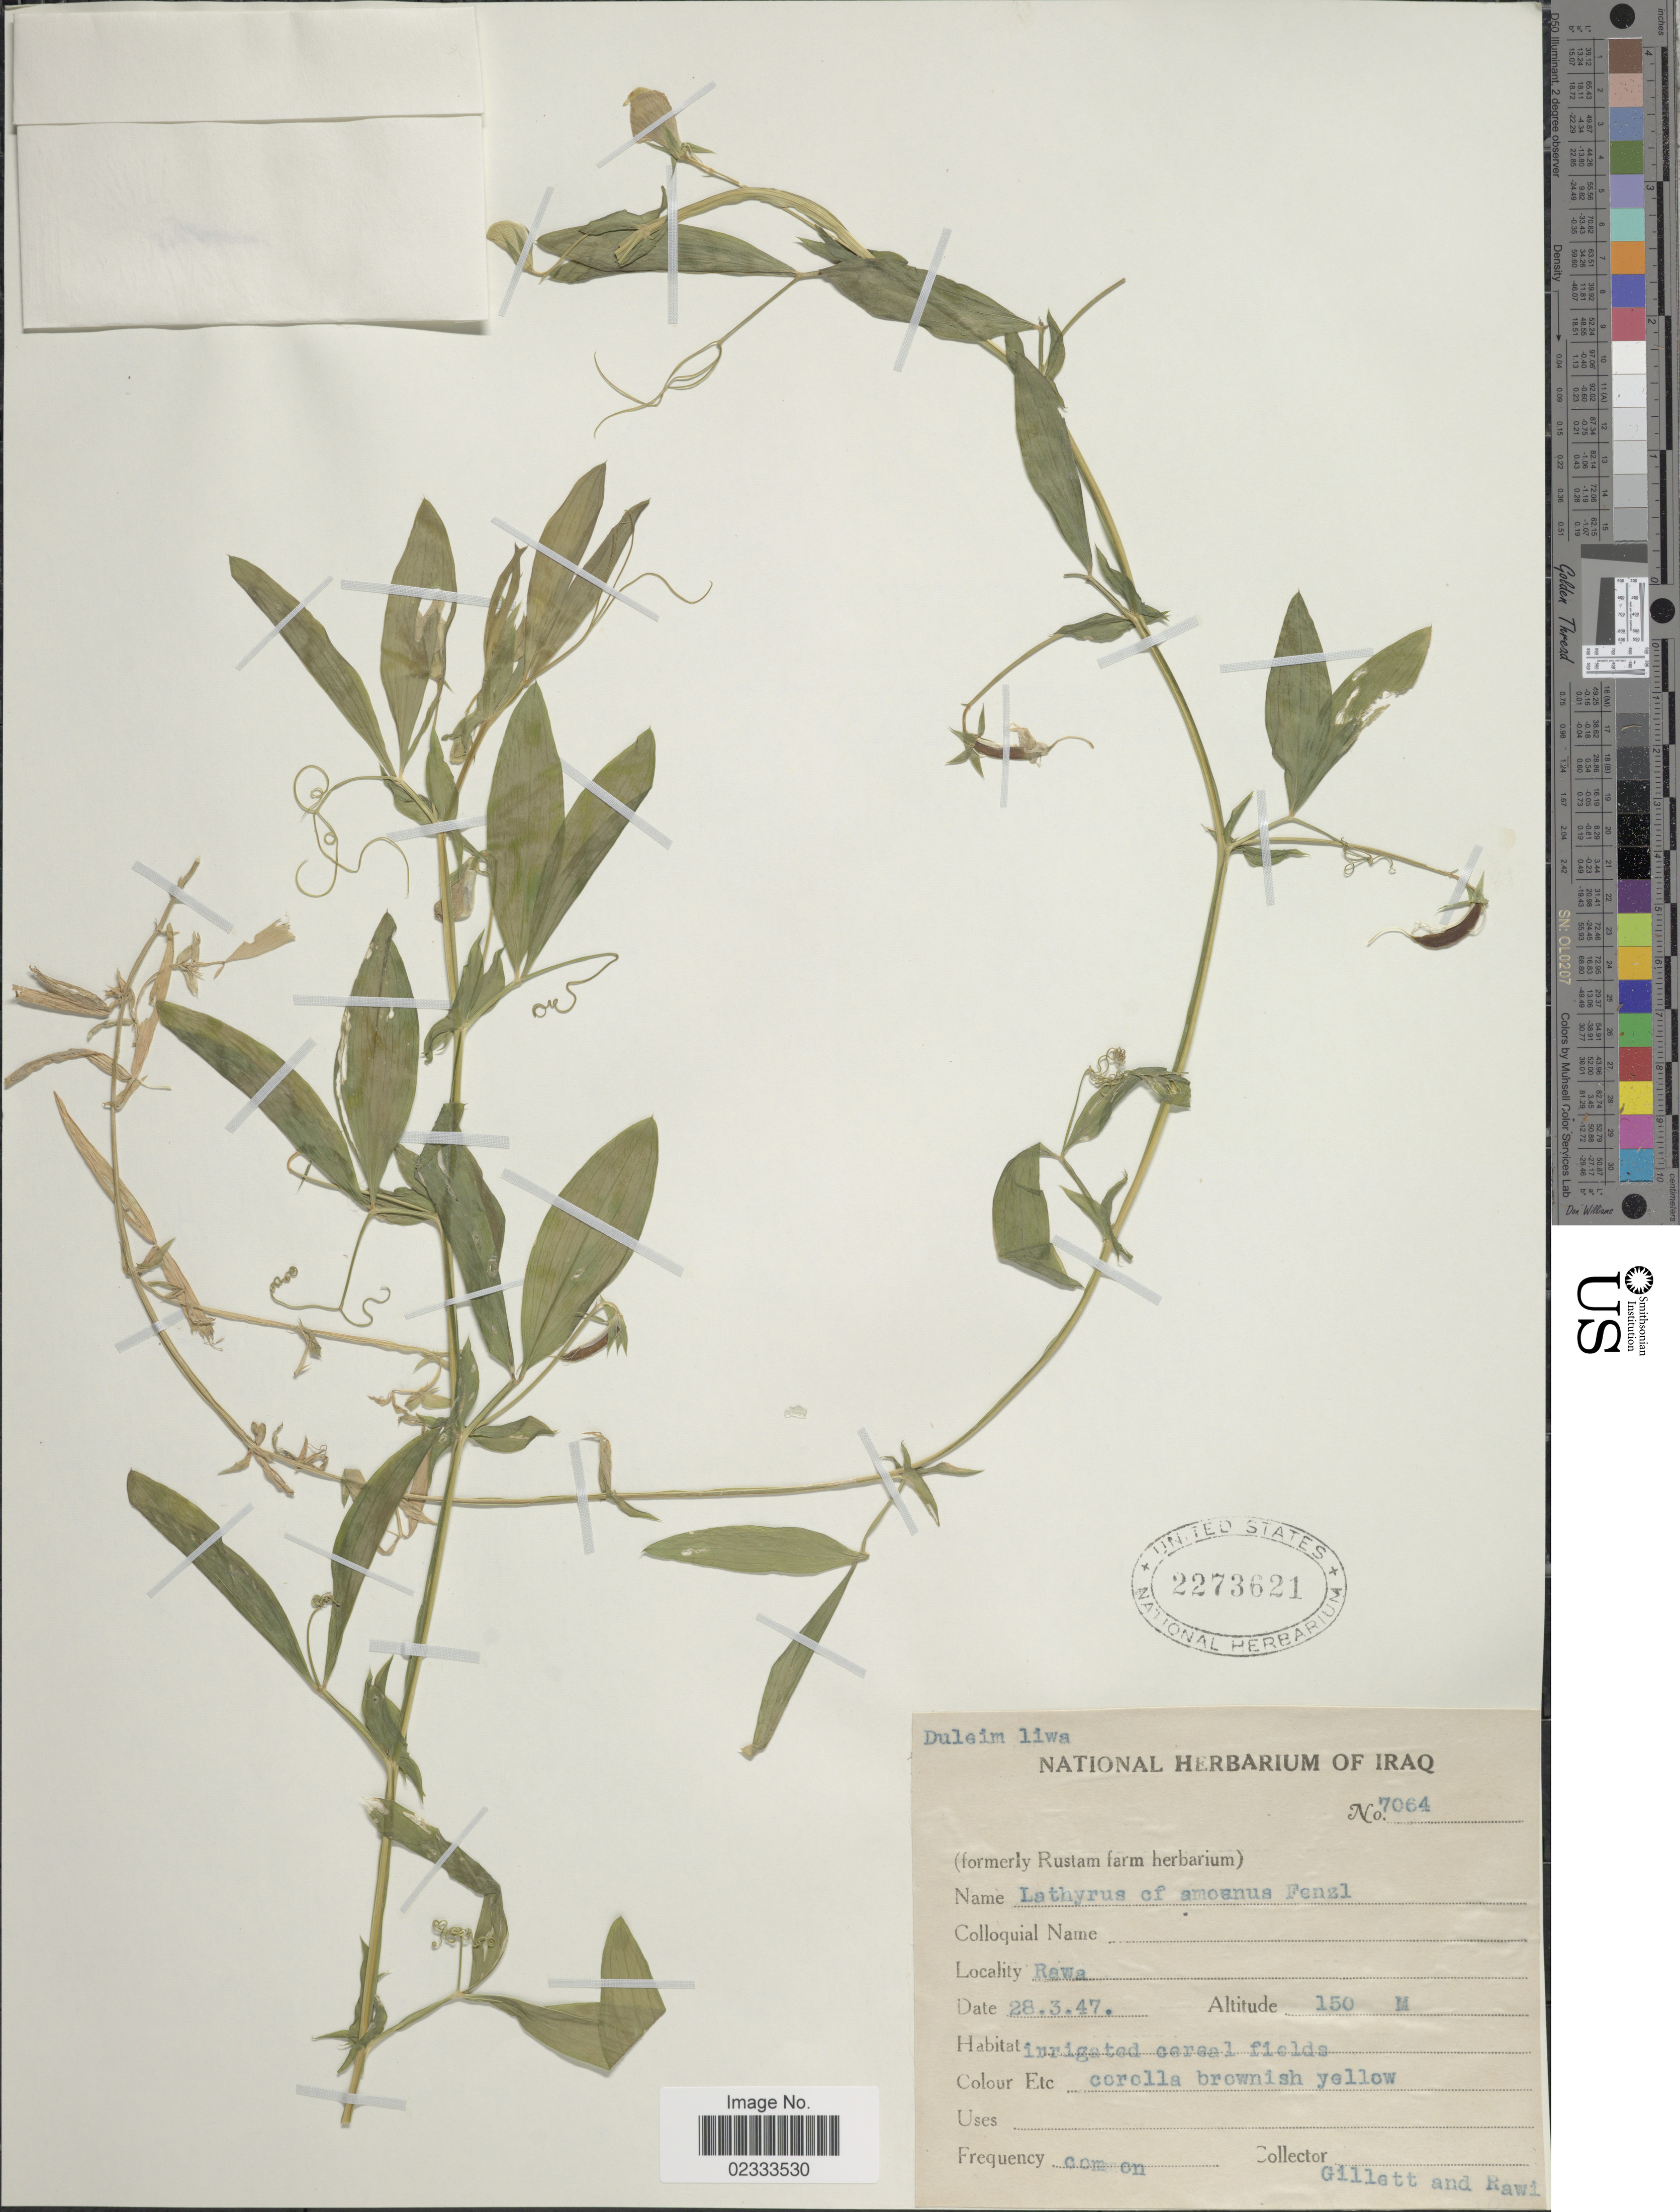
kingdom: Plantae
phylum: Tracheophyta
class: Magnoliopsida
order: Fabales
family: Fabaceae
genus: Lathyrus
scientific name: Lathyrus amoenus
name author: Fenzl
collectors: Gillett, -- & -. Rawi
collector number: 7064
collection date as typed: Transcribed d/m/y: 28/3/47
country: Iraq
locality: Rawa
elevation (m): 150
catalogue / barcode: US 2273621